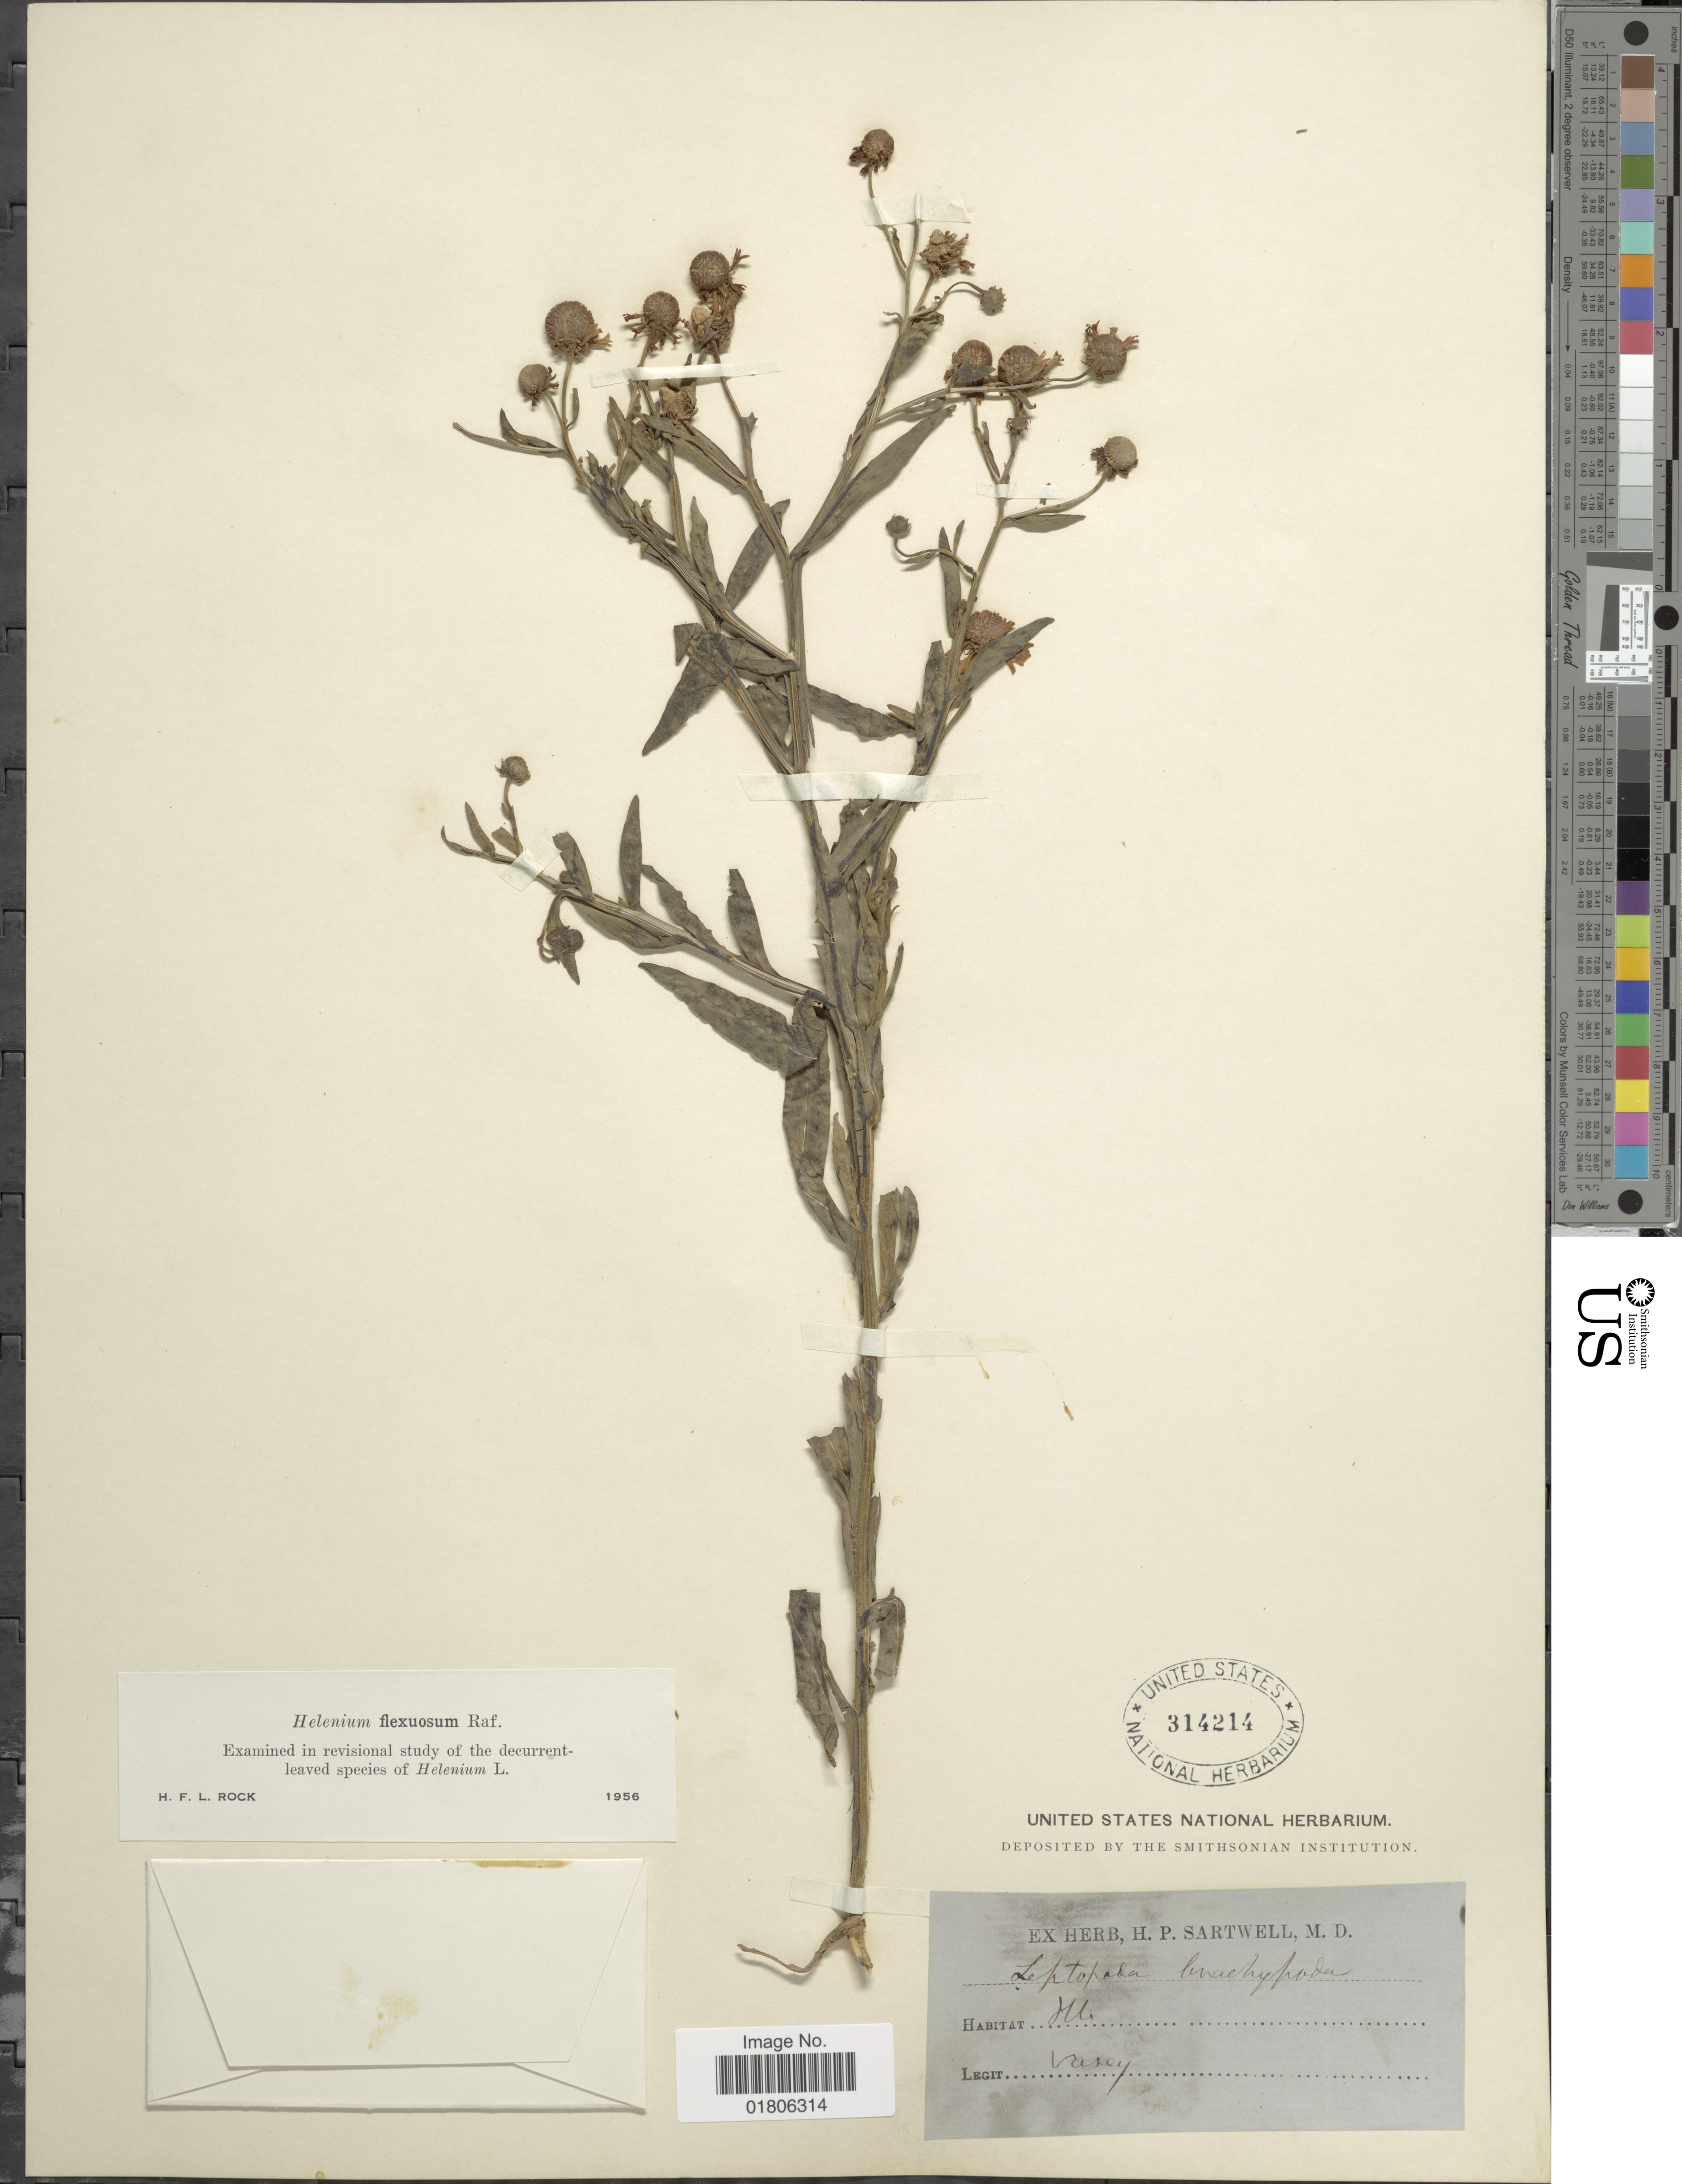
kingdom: Plantae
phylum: Tracheophyta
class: Magnoliopsida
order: Asterales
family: Asteraceae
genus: Helenium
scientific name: Helenium flexuosum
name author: Raf.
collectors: Vasey, --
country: United States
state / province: Florida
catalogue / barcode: US 314214